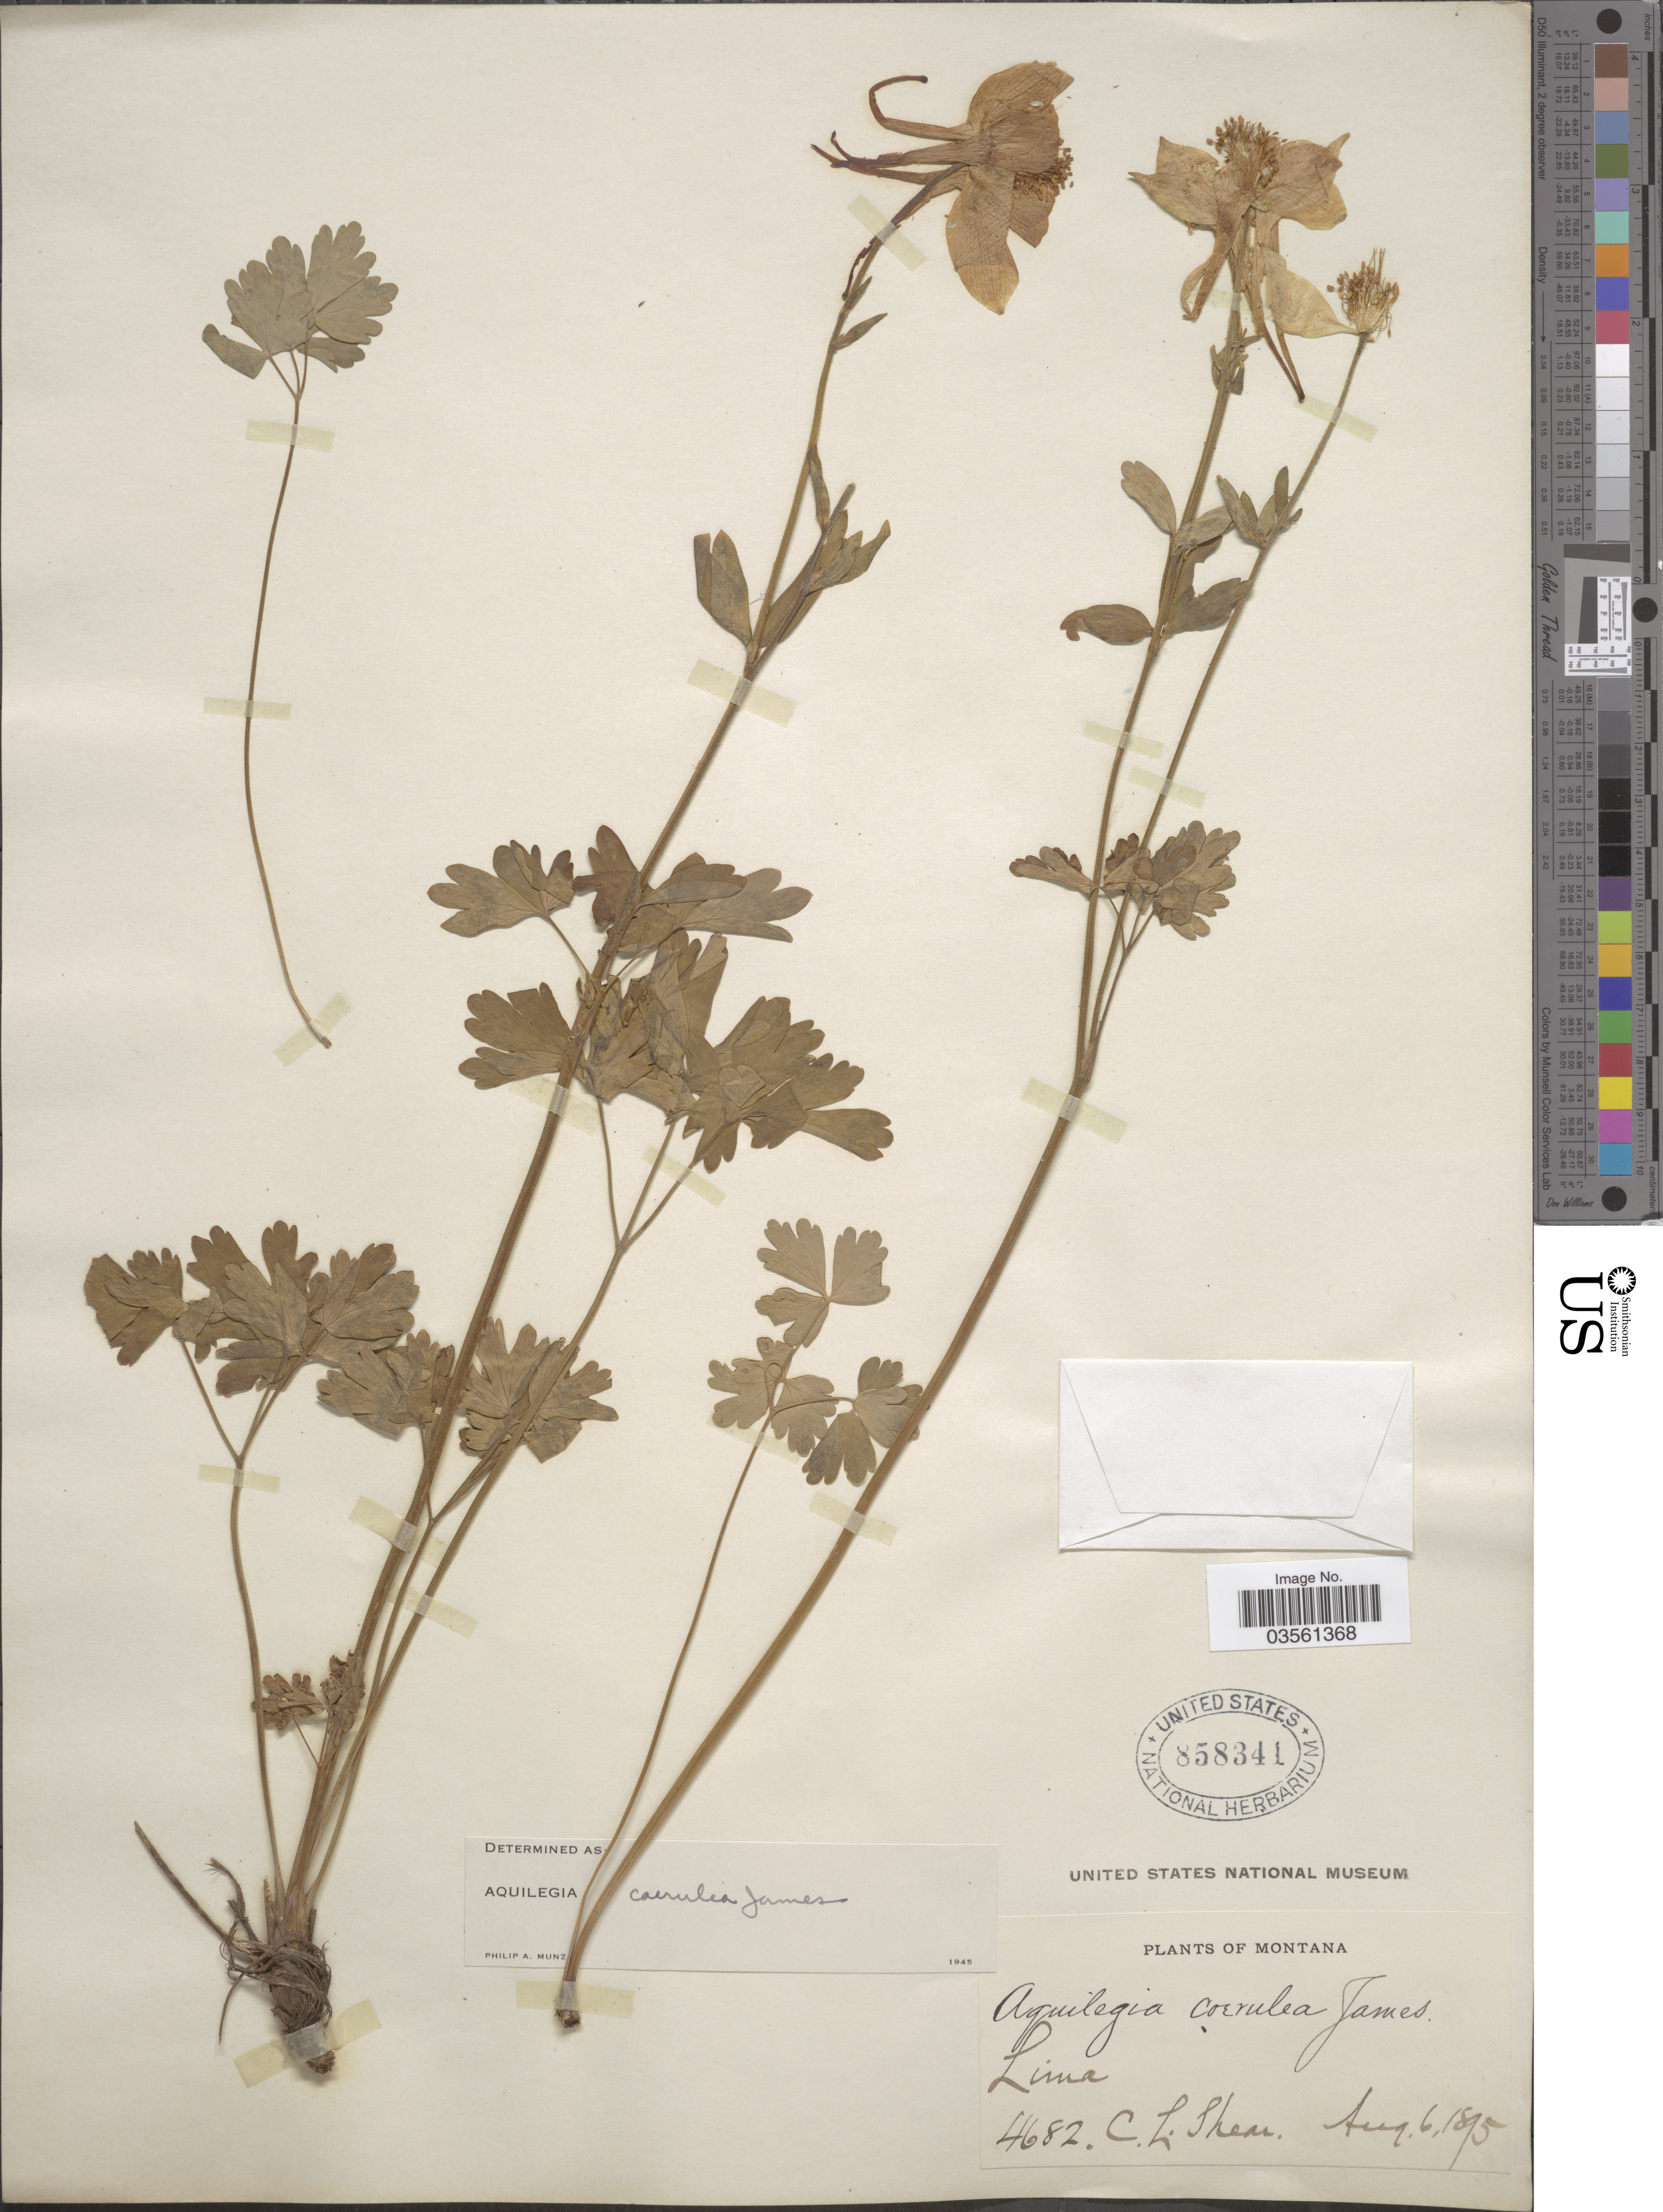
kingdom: Plantae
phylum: Tracheophyta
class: Magnoliopsida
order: Ranunculales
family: Ranunculaceae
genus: Aquilegia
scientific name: Aquilegia coerulea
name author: E. James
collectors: C. L. Shear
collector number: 4682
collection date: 1895-08-06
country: United States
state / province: Montana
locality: Lima.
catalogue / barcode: US 858341